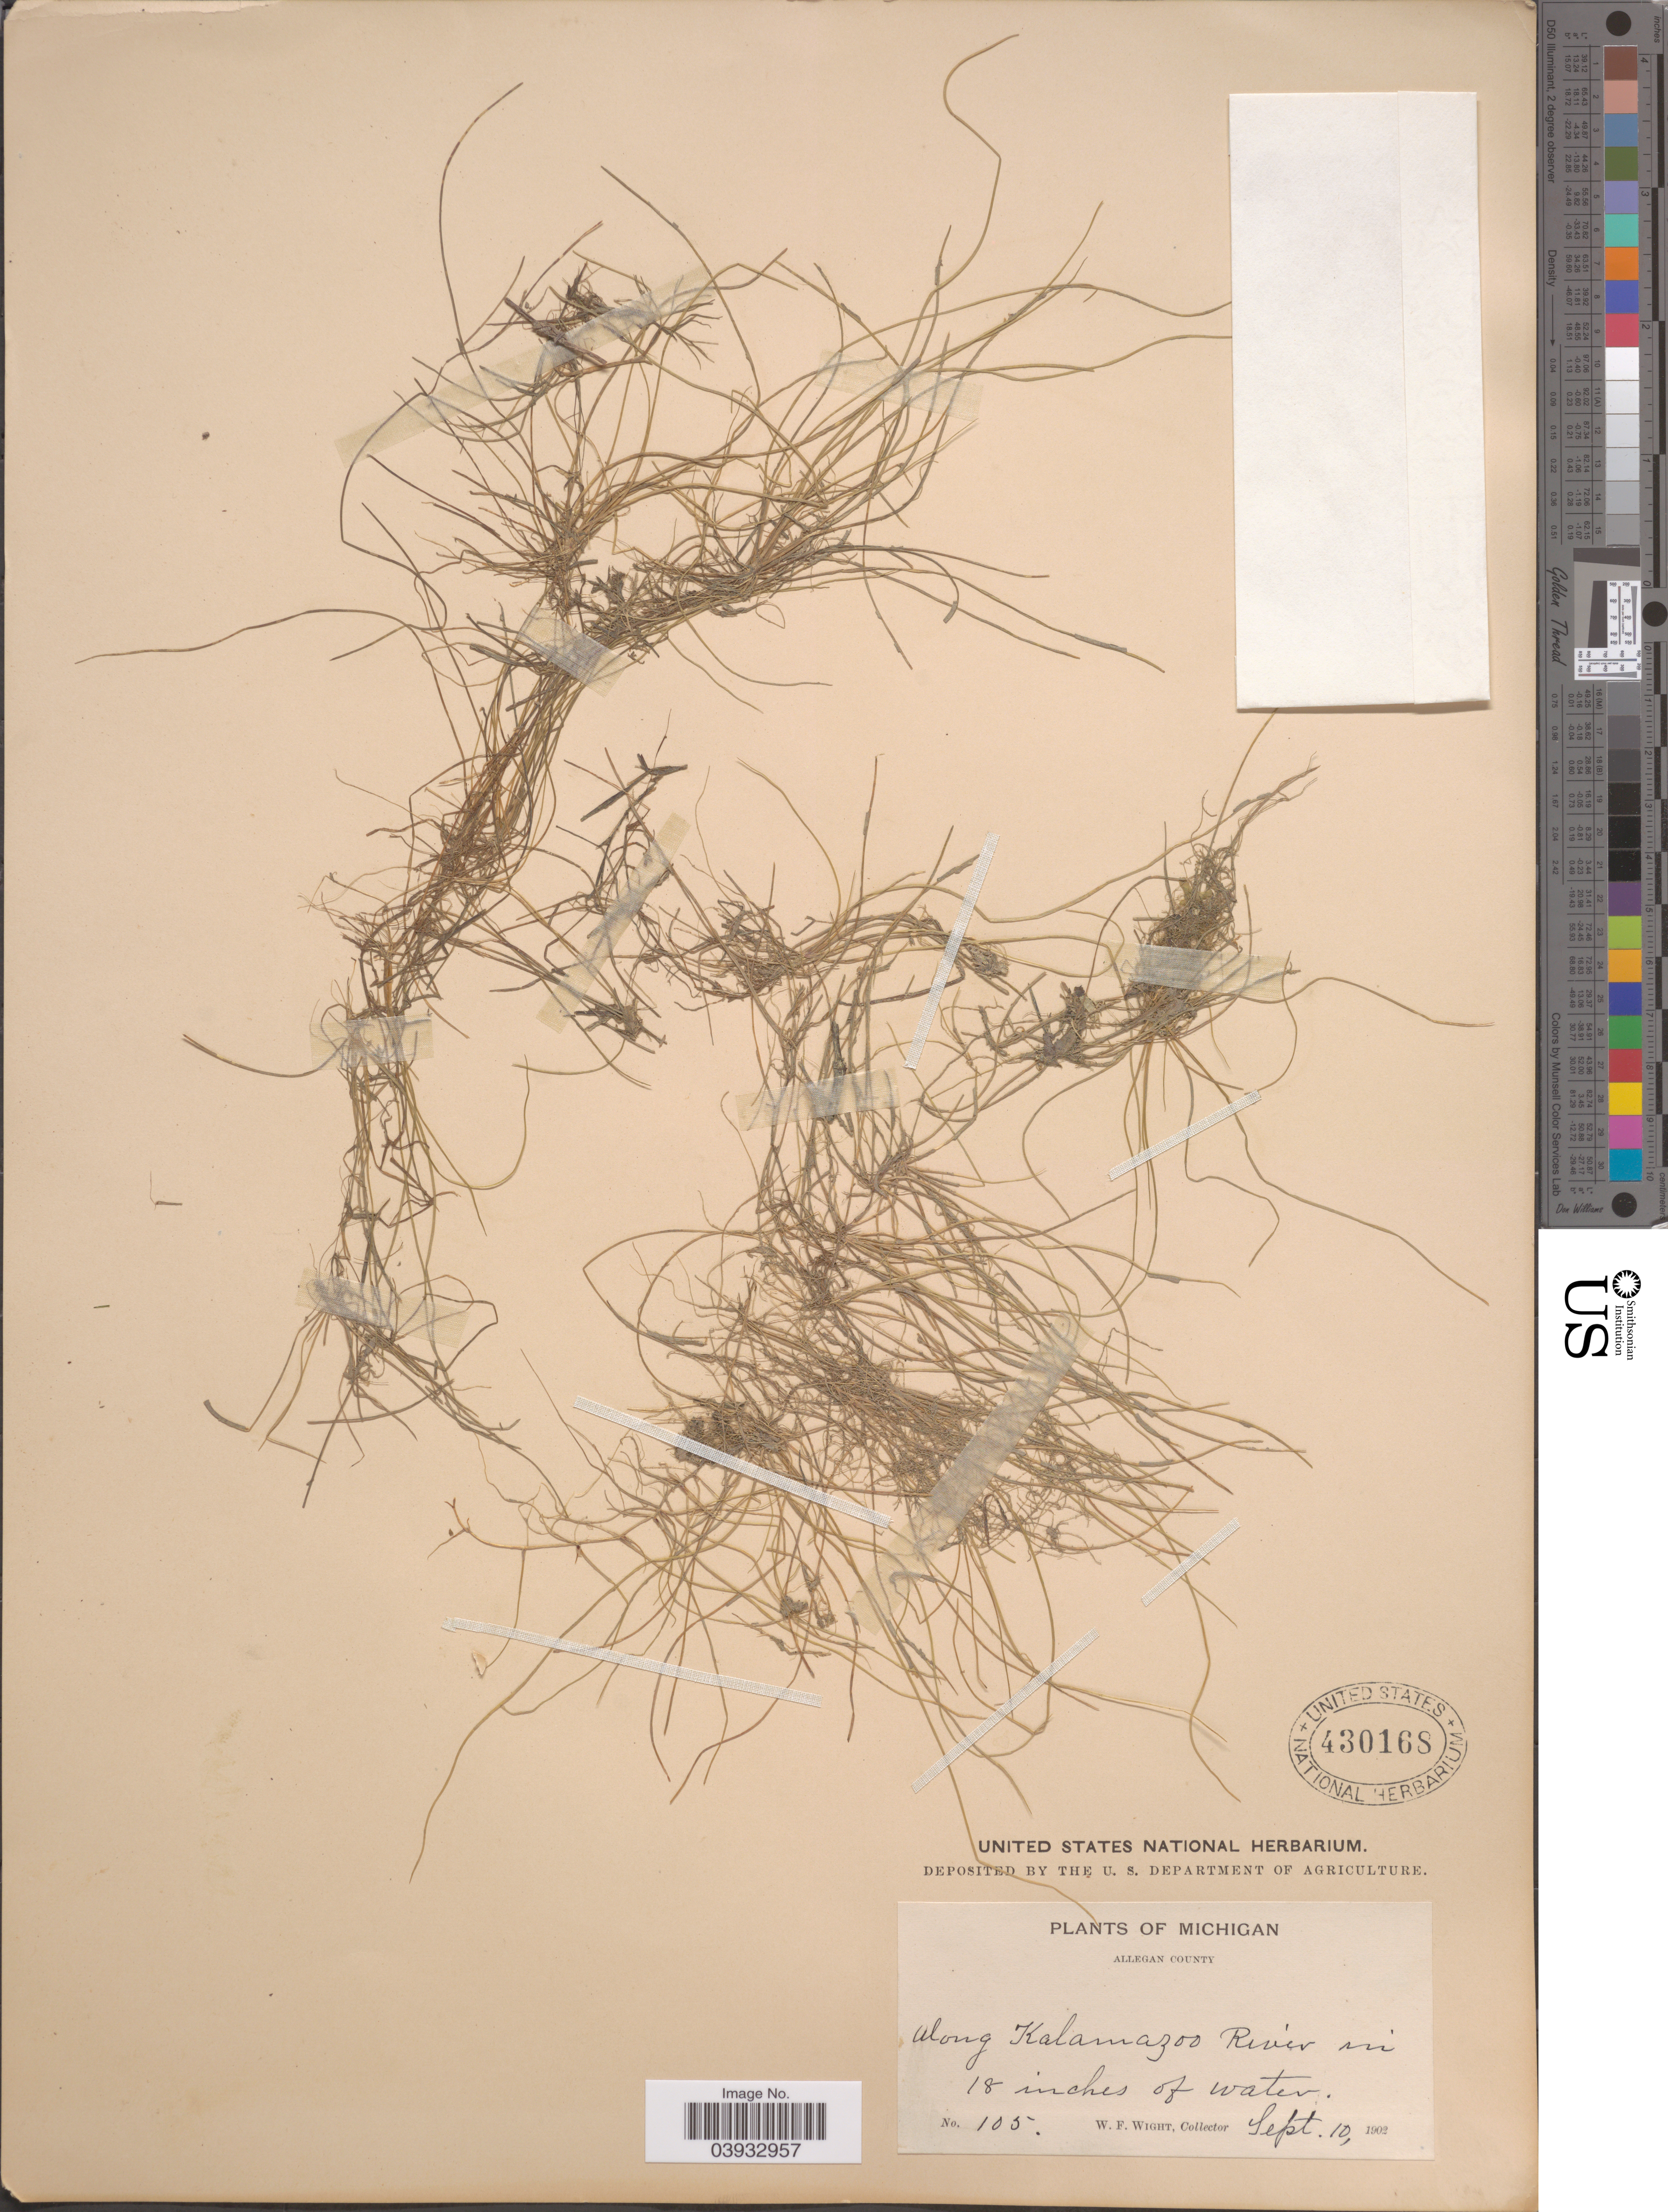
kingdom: Plantae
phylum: Tracheophyta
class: Liliopsida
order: Alismatales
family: Ruppiaceae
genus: Ruppia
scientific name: Ruppia maritima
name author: L.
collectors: W. Wight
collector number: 105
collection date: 1902-09-10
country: United States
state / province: Michigan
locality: Allegan County. Along Kalamazoo River.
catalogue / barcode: US 430168